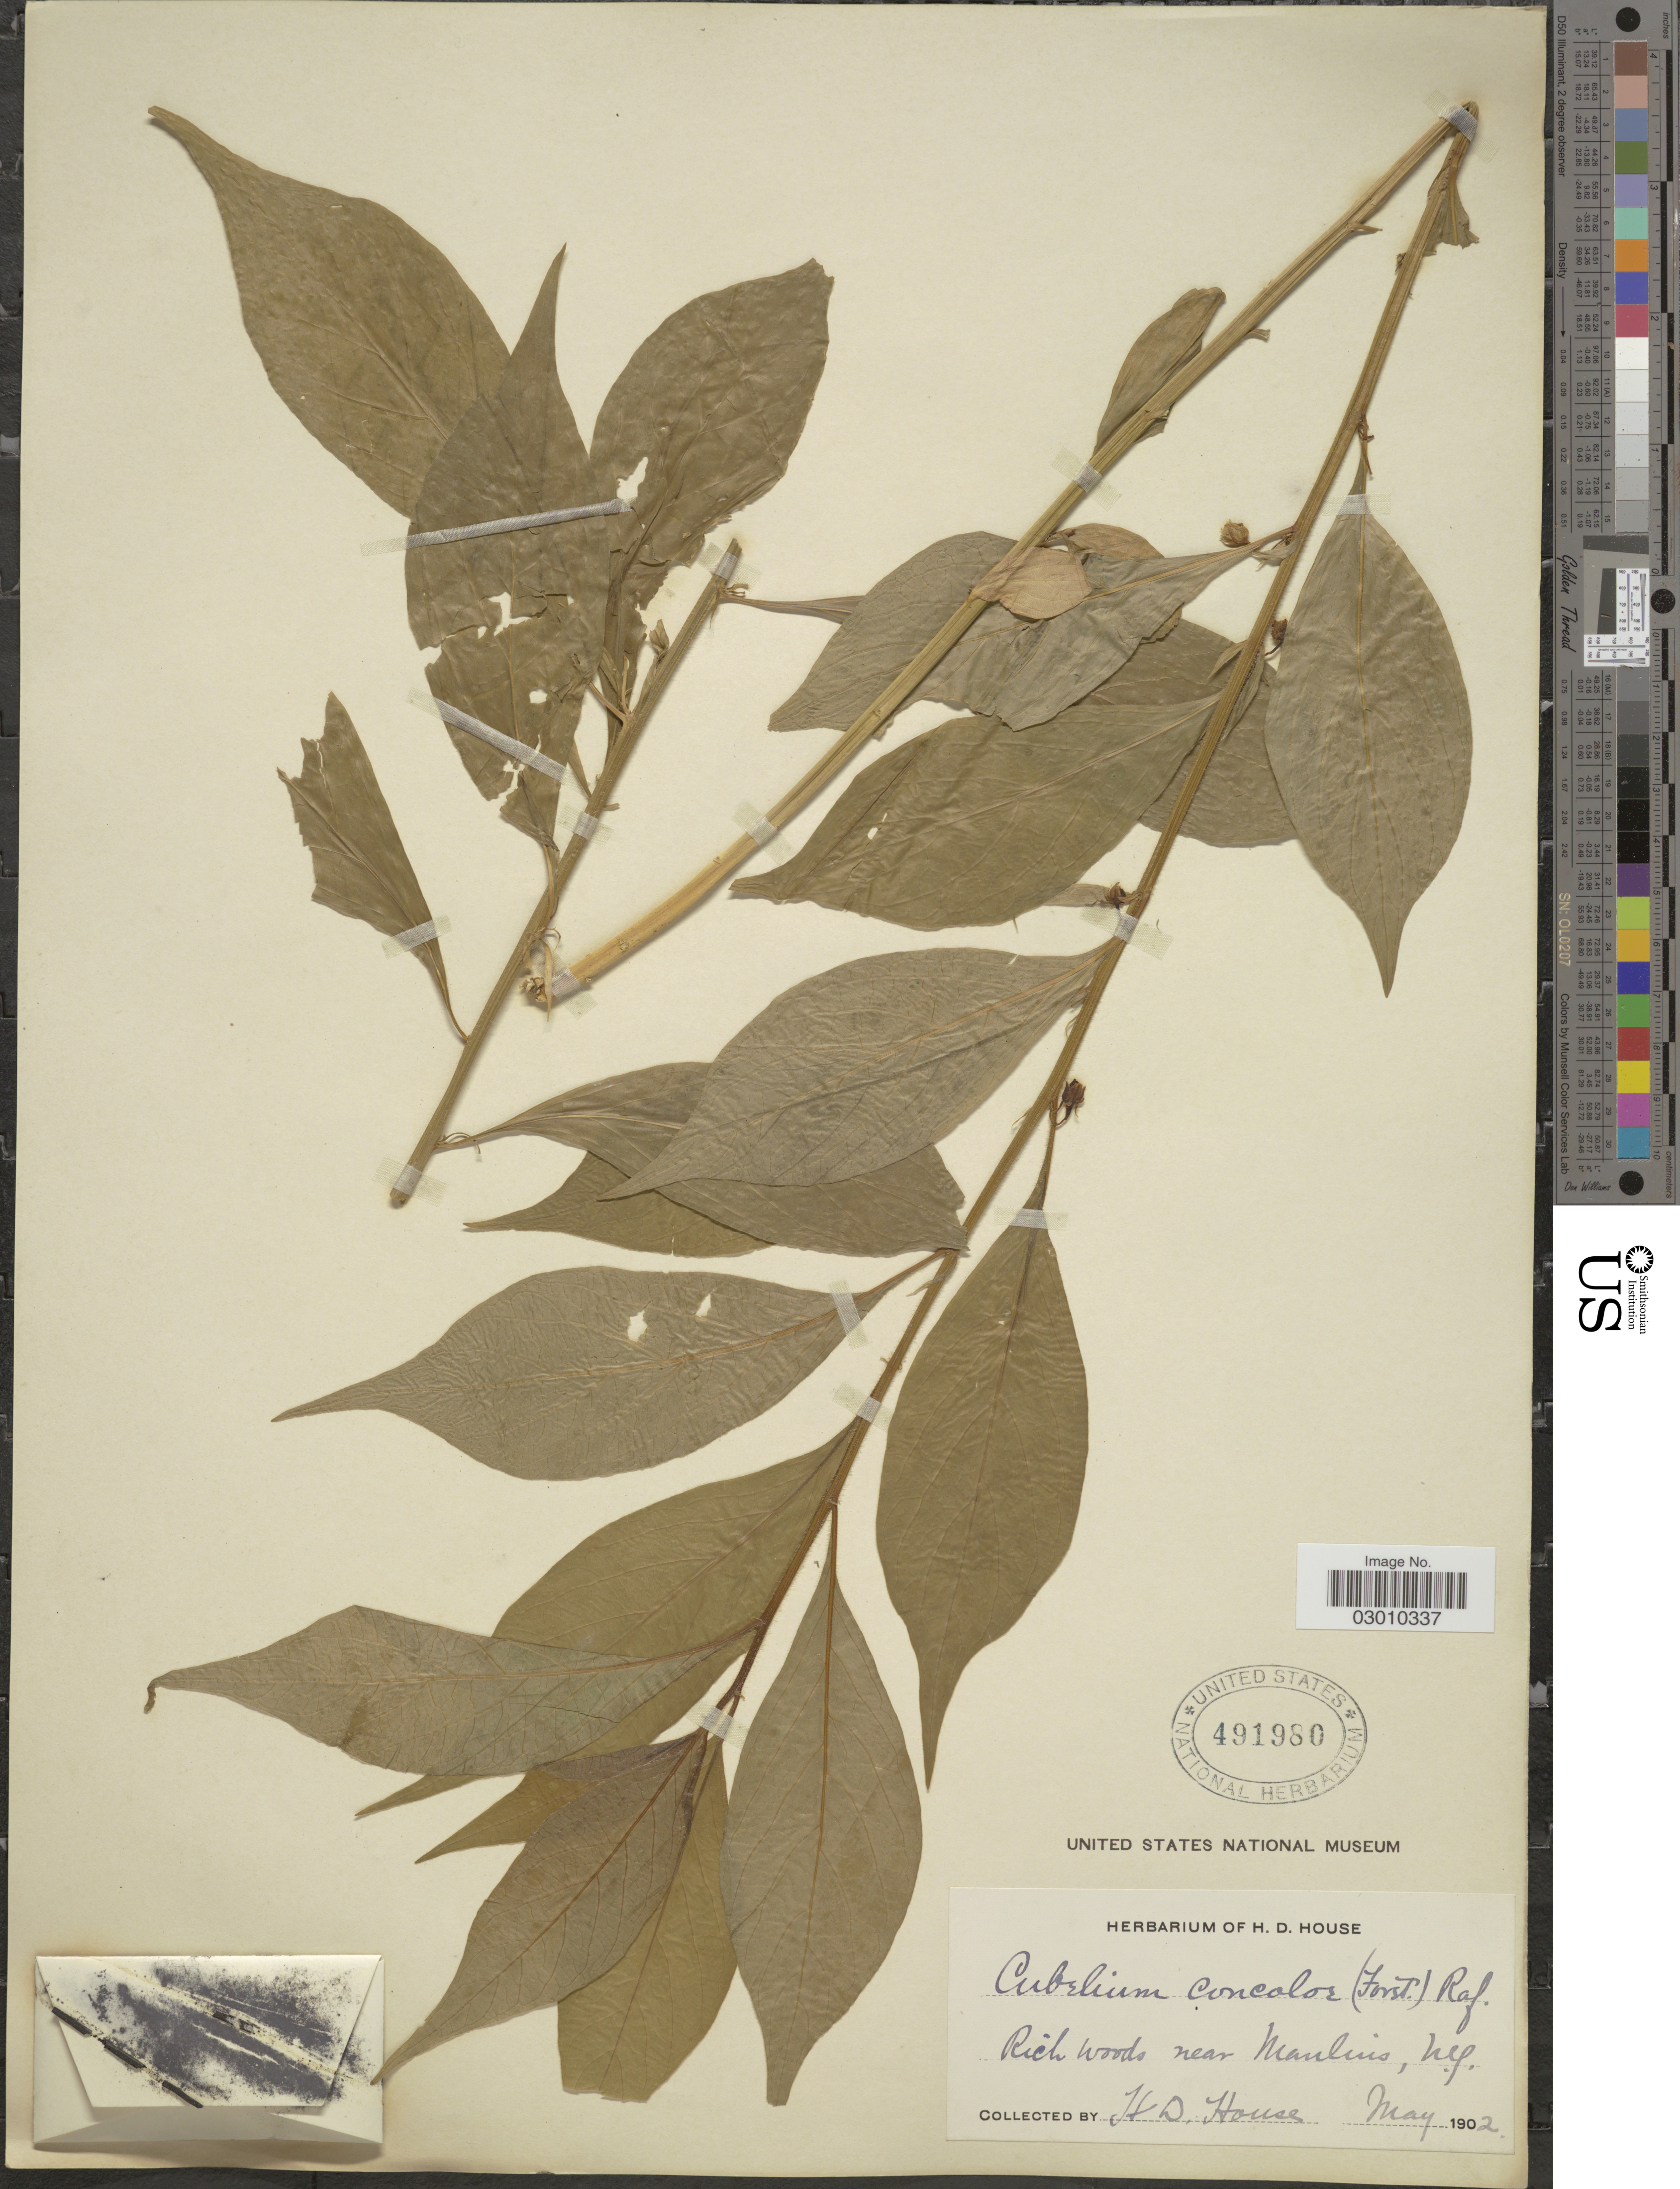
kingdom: Plantae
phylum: Tracheophyta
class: Magnoliopsida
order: Malpighiales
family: Violaceae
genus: Cubelium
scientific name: Cubelium concolor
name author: (T.F. Forst.) Raf. ex Britton & A. Br.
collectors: H. D. House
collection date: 1902-05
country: United States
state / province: New York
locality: Rich woods near Manlius, N. Y.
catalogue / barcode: US 491980